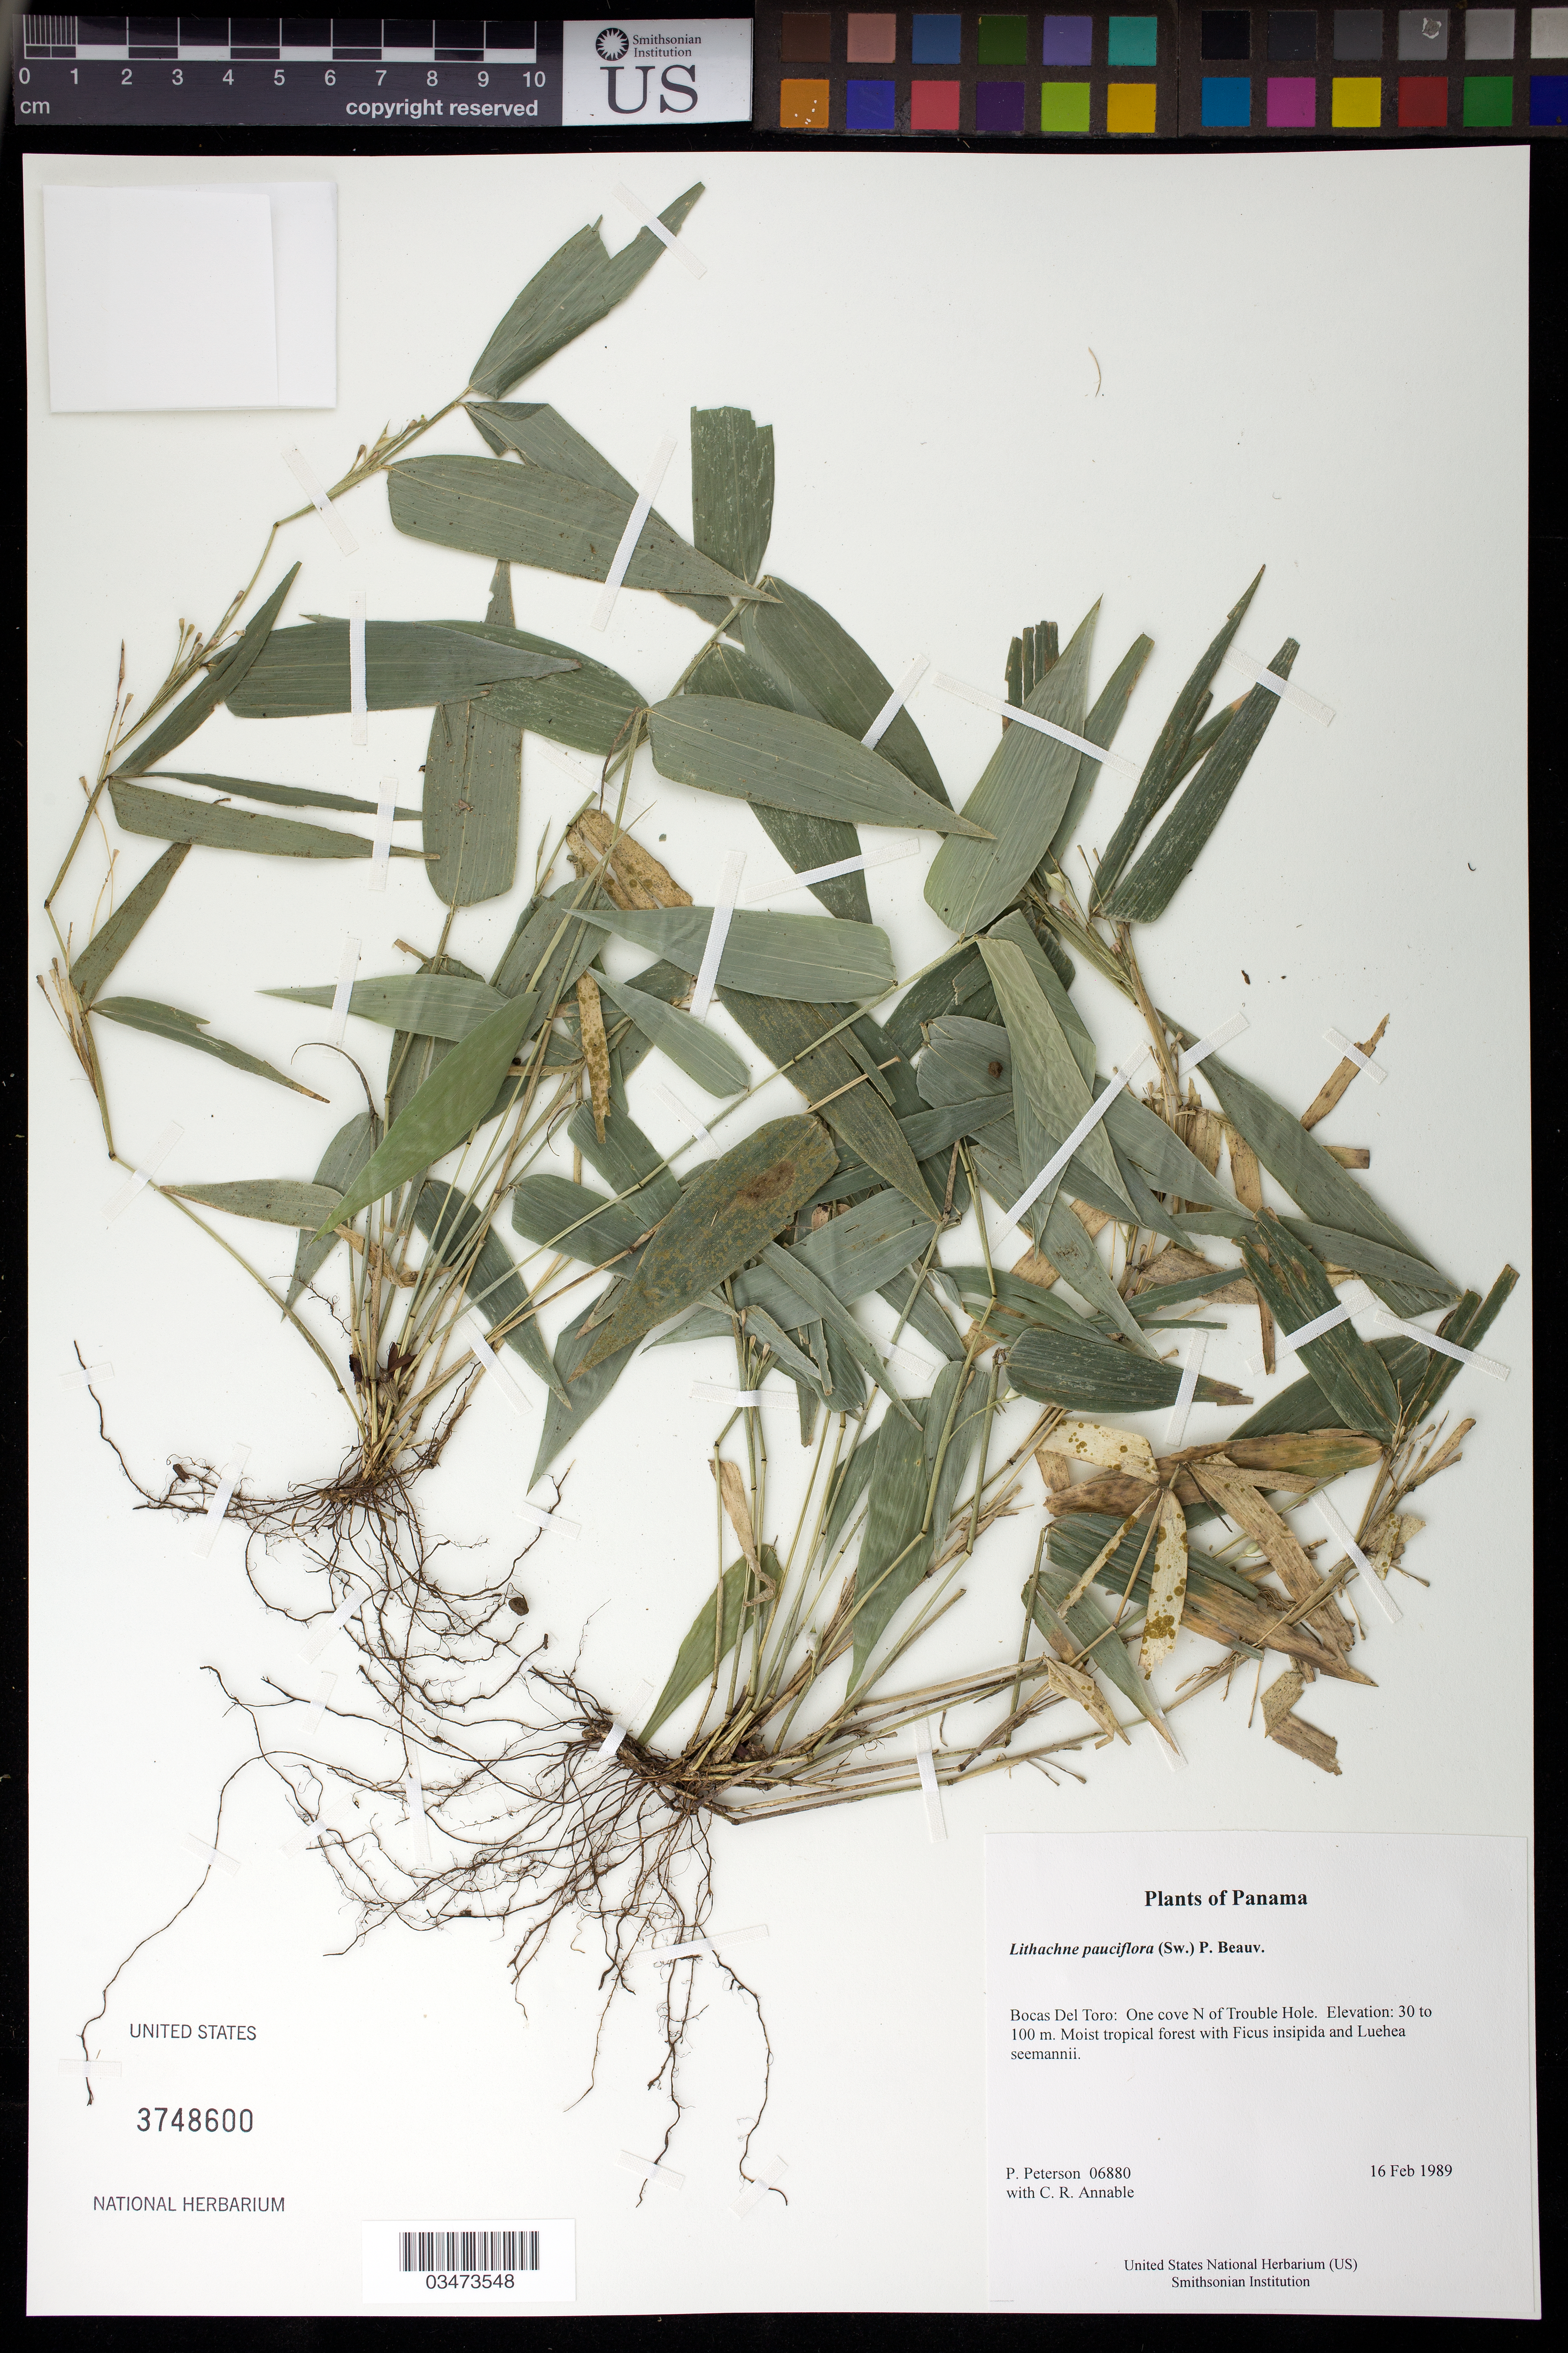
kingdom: Plantae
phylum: Tracheophyta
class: Liliopsida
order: Poales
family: Poaceae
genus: Lithachne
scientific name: Lithachne pauciflora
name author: (Sw.) P. Beauv.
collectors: P. M. Peterson & C. R. Annable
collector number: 06880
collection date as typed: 16 Feb 1989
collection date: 1989-02-16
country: Panama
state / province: Bocas del Toro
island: San Cristobal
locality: One cove N of Trouble Hole.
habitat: Moist tropical forest with Ficus insipida and Luehea seemannii.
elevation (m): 30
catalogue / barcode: US 3748600